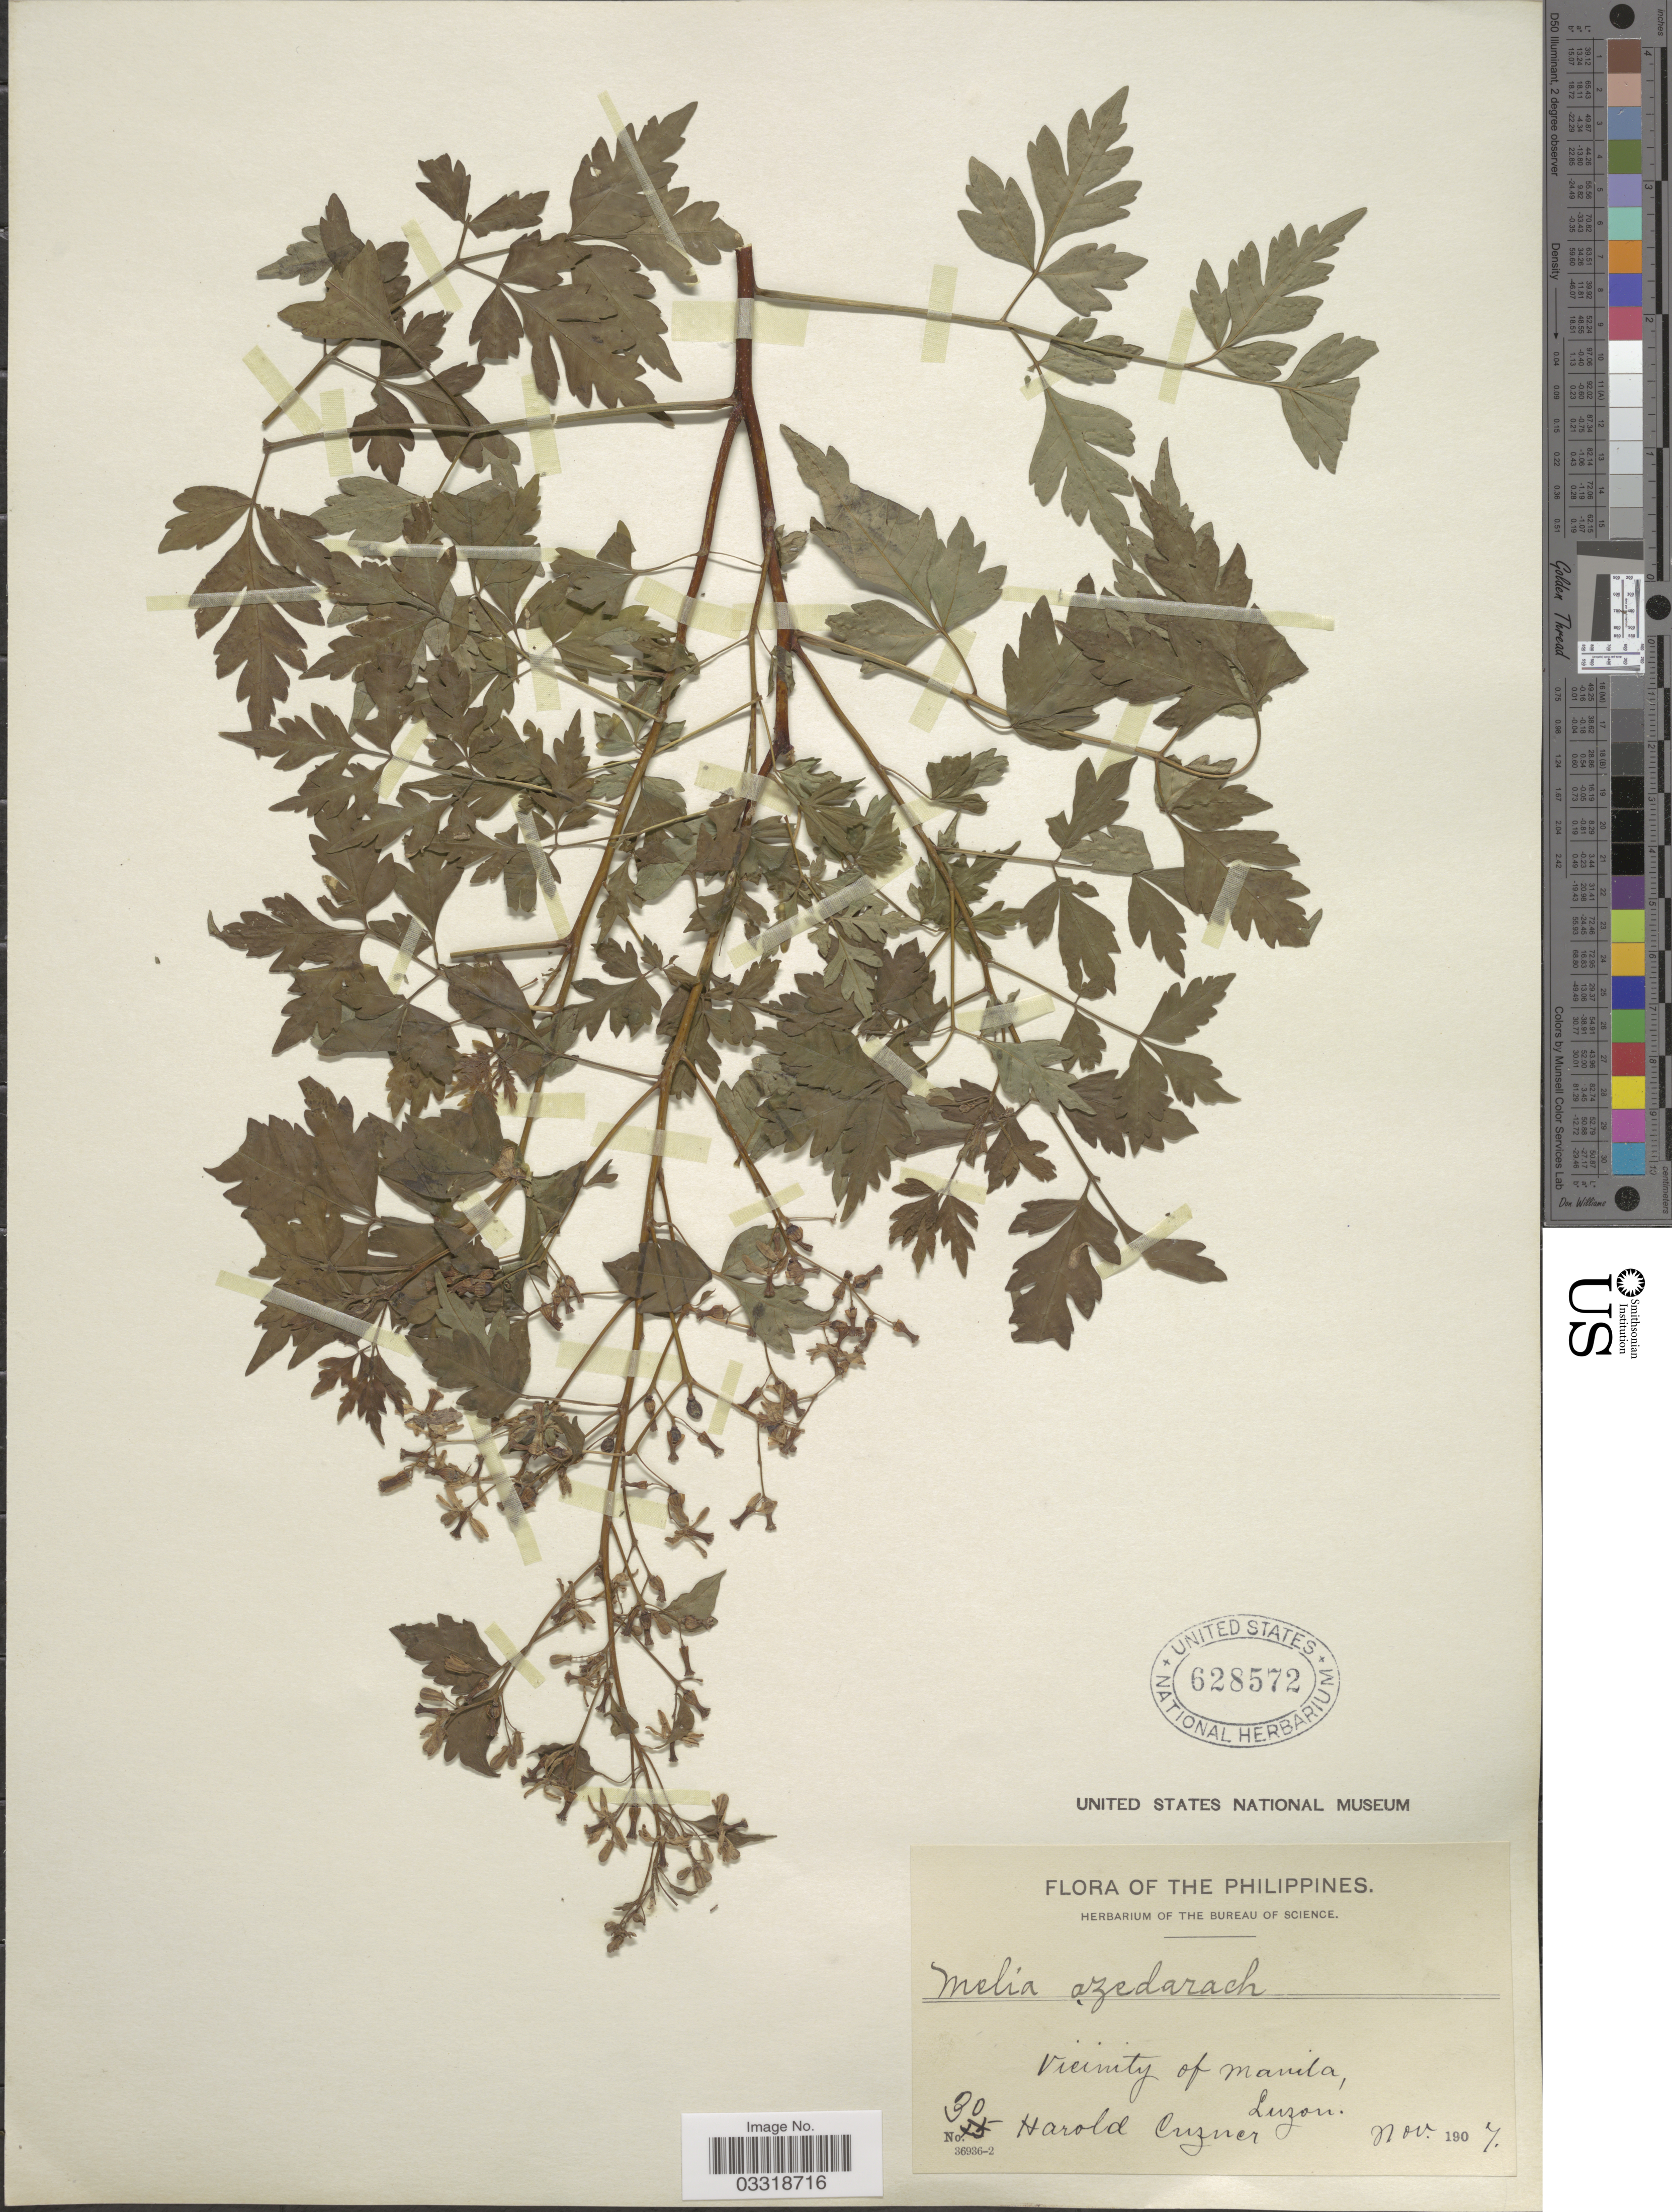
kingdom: Plantae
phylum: Tracheophyta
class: Magnoliopsida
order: Sapindales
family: Meliaceae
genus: Melia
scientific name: Melia azedarach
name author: L.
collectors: H. Cuzner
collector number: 30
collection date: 1907-11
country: Philippines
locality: Vicinity of Manila, Luzon.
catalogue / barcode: US 628572